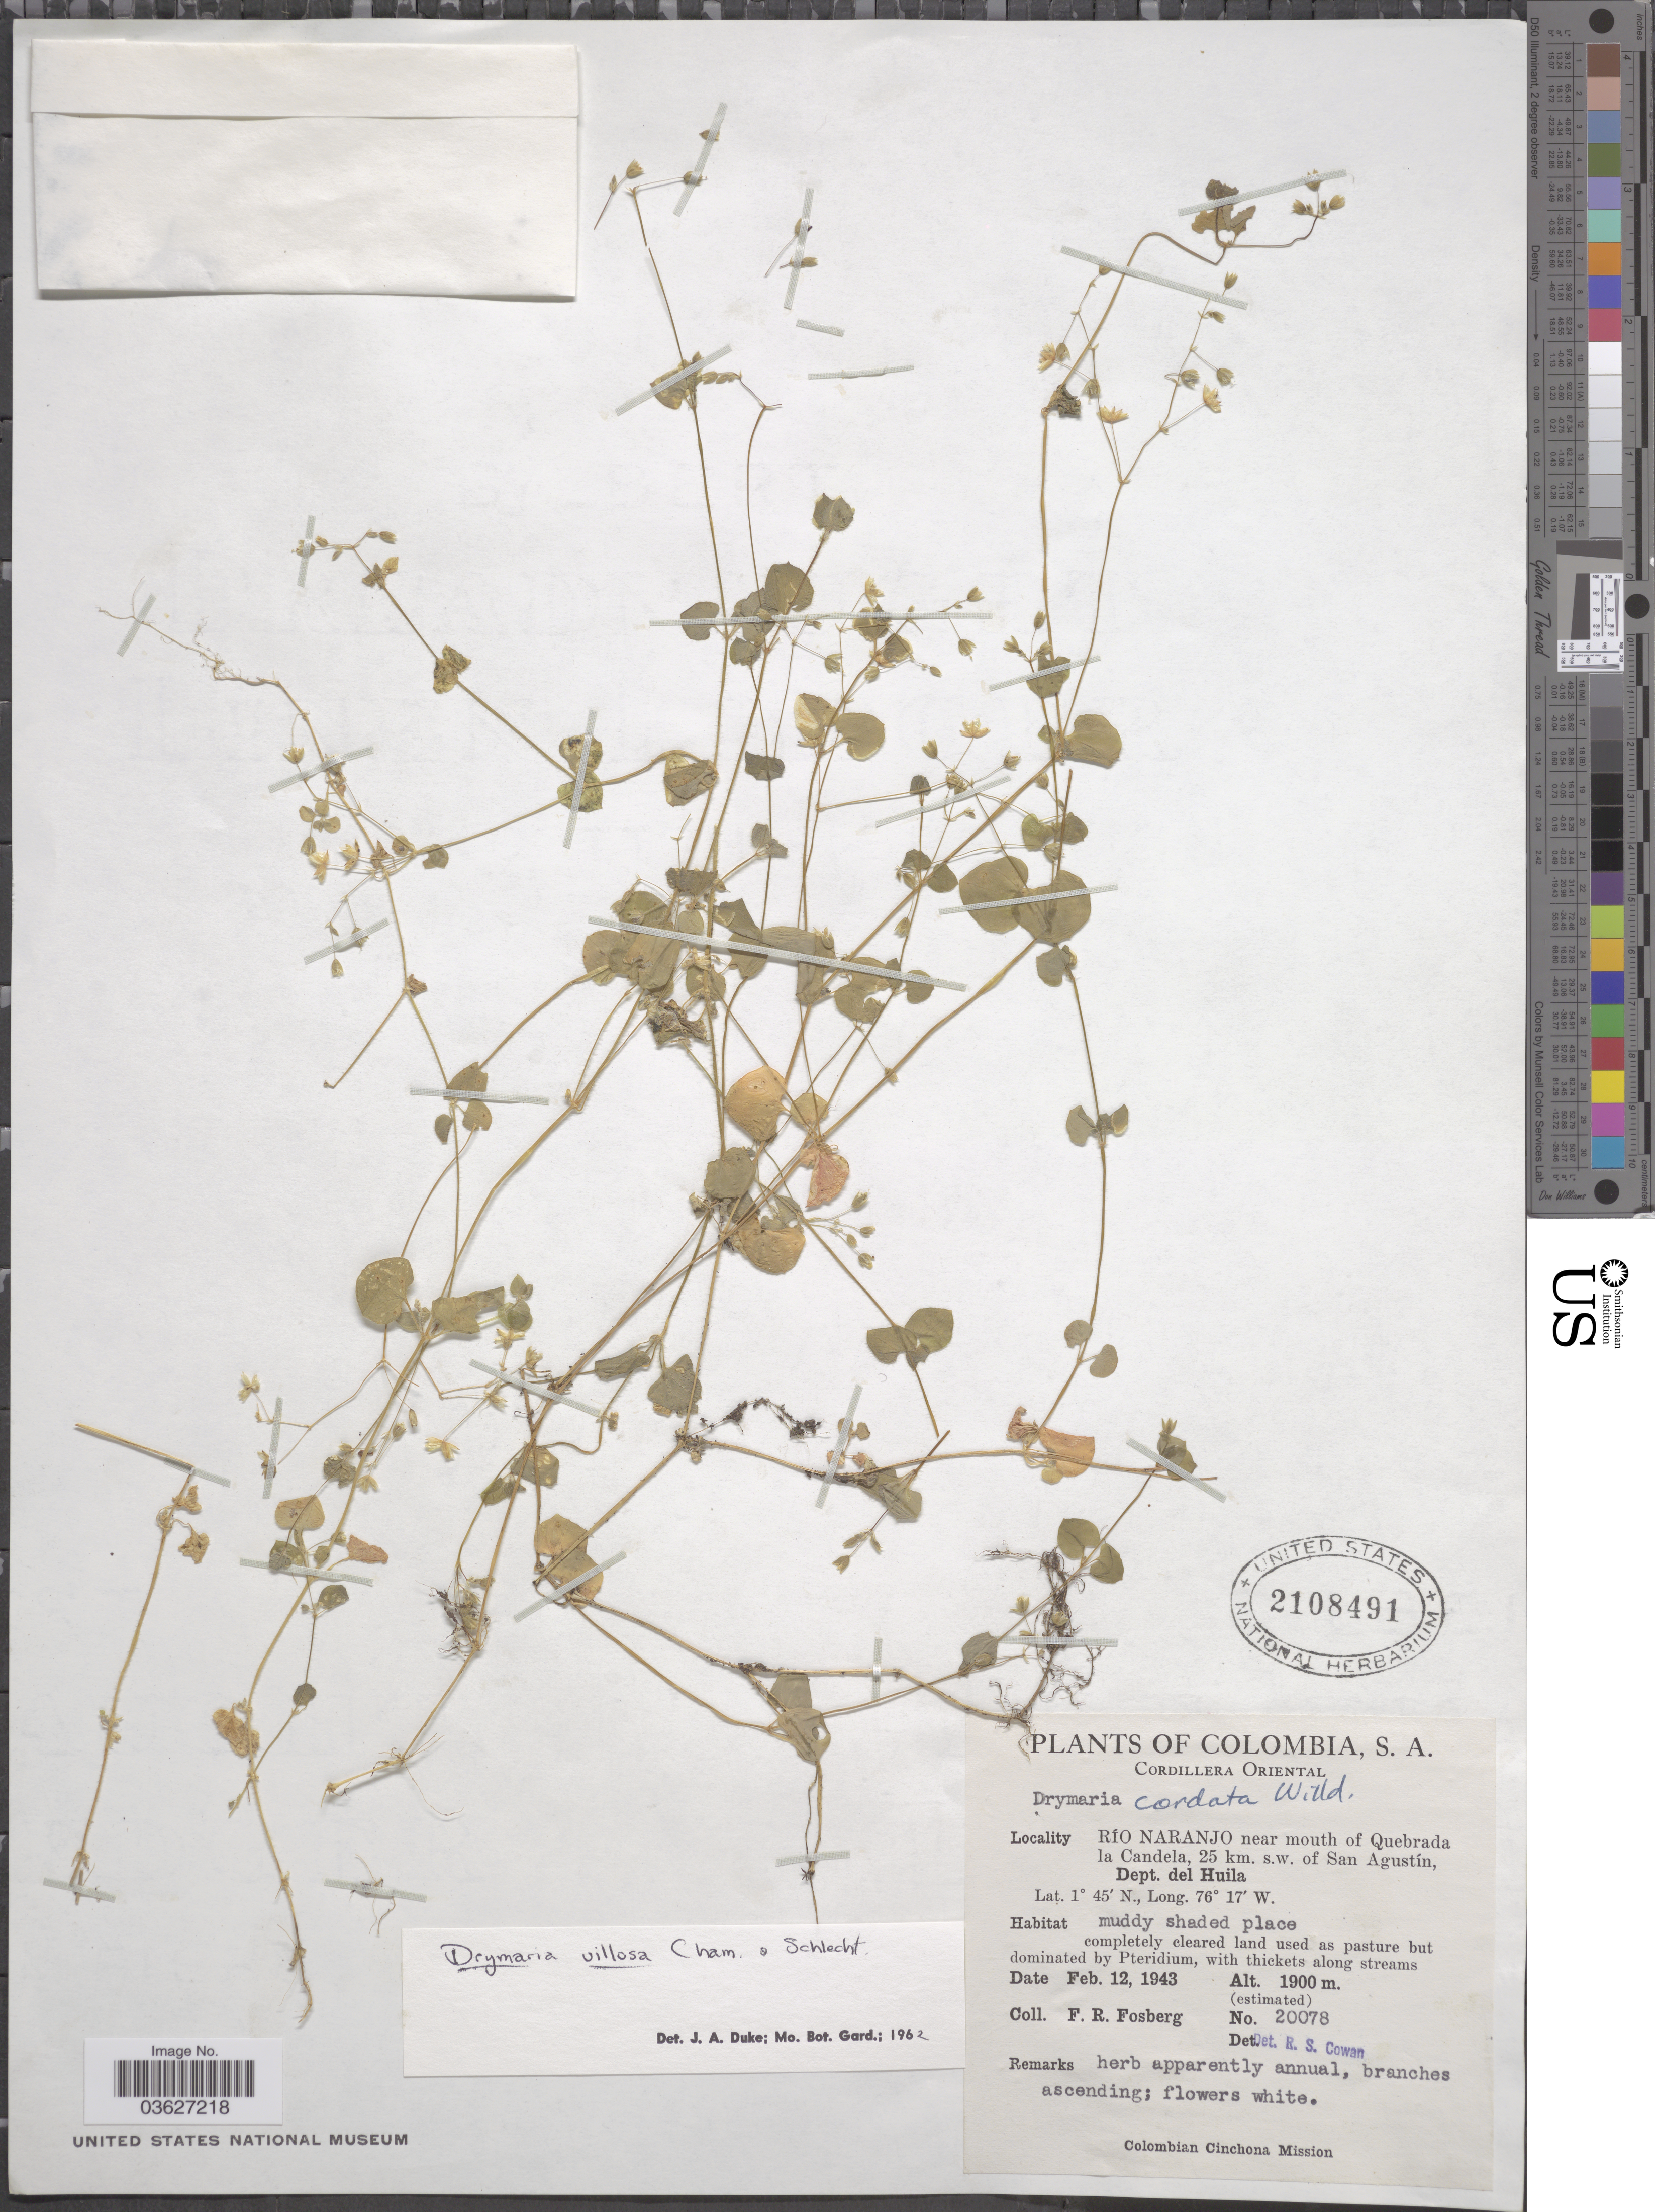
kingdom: Plantae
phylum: Tracheophyta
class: Magnoliopsida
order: Caryophyllales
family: Caryophyllaceae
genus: Drymaria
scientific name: Drymaria villosa subsp. villosa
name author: Cham. & Schltdl.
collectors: F. R. Fosberg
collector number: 20078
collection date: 1943-02-12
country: Colombia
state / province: Huila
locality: Cordillera Oriental. Río Naranjo near mouth of Quebrada la Candela, 25 km. s.w. of San Agustín, Dept. del Huila.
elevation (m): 1900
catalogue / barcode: US 2108491